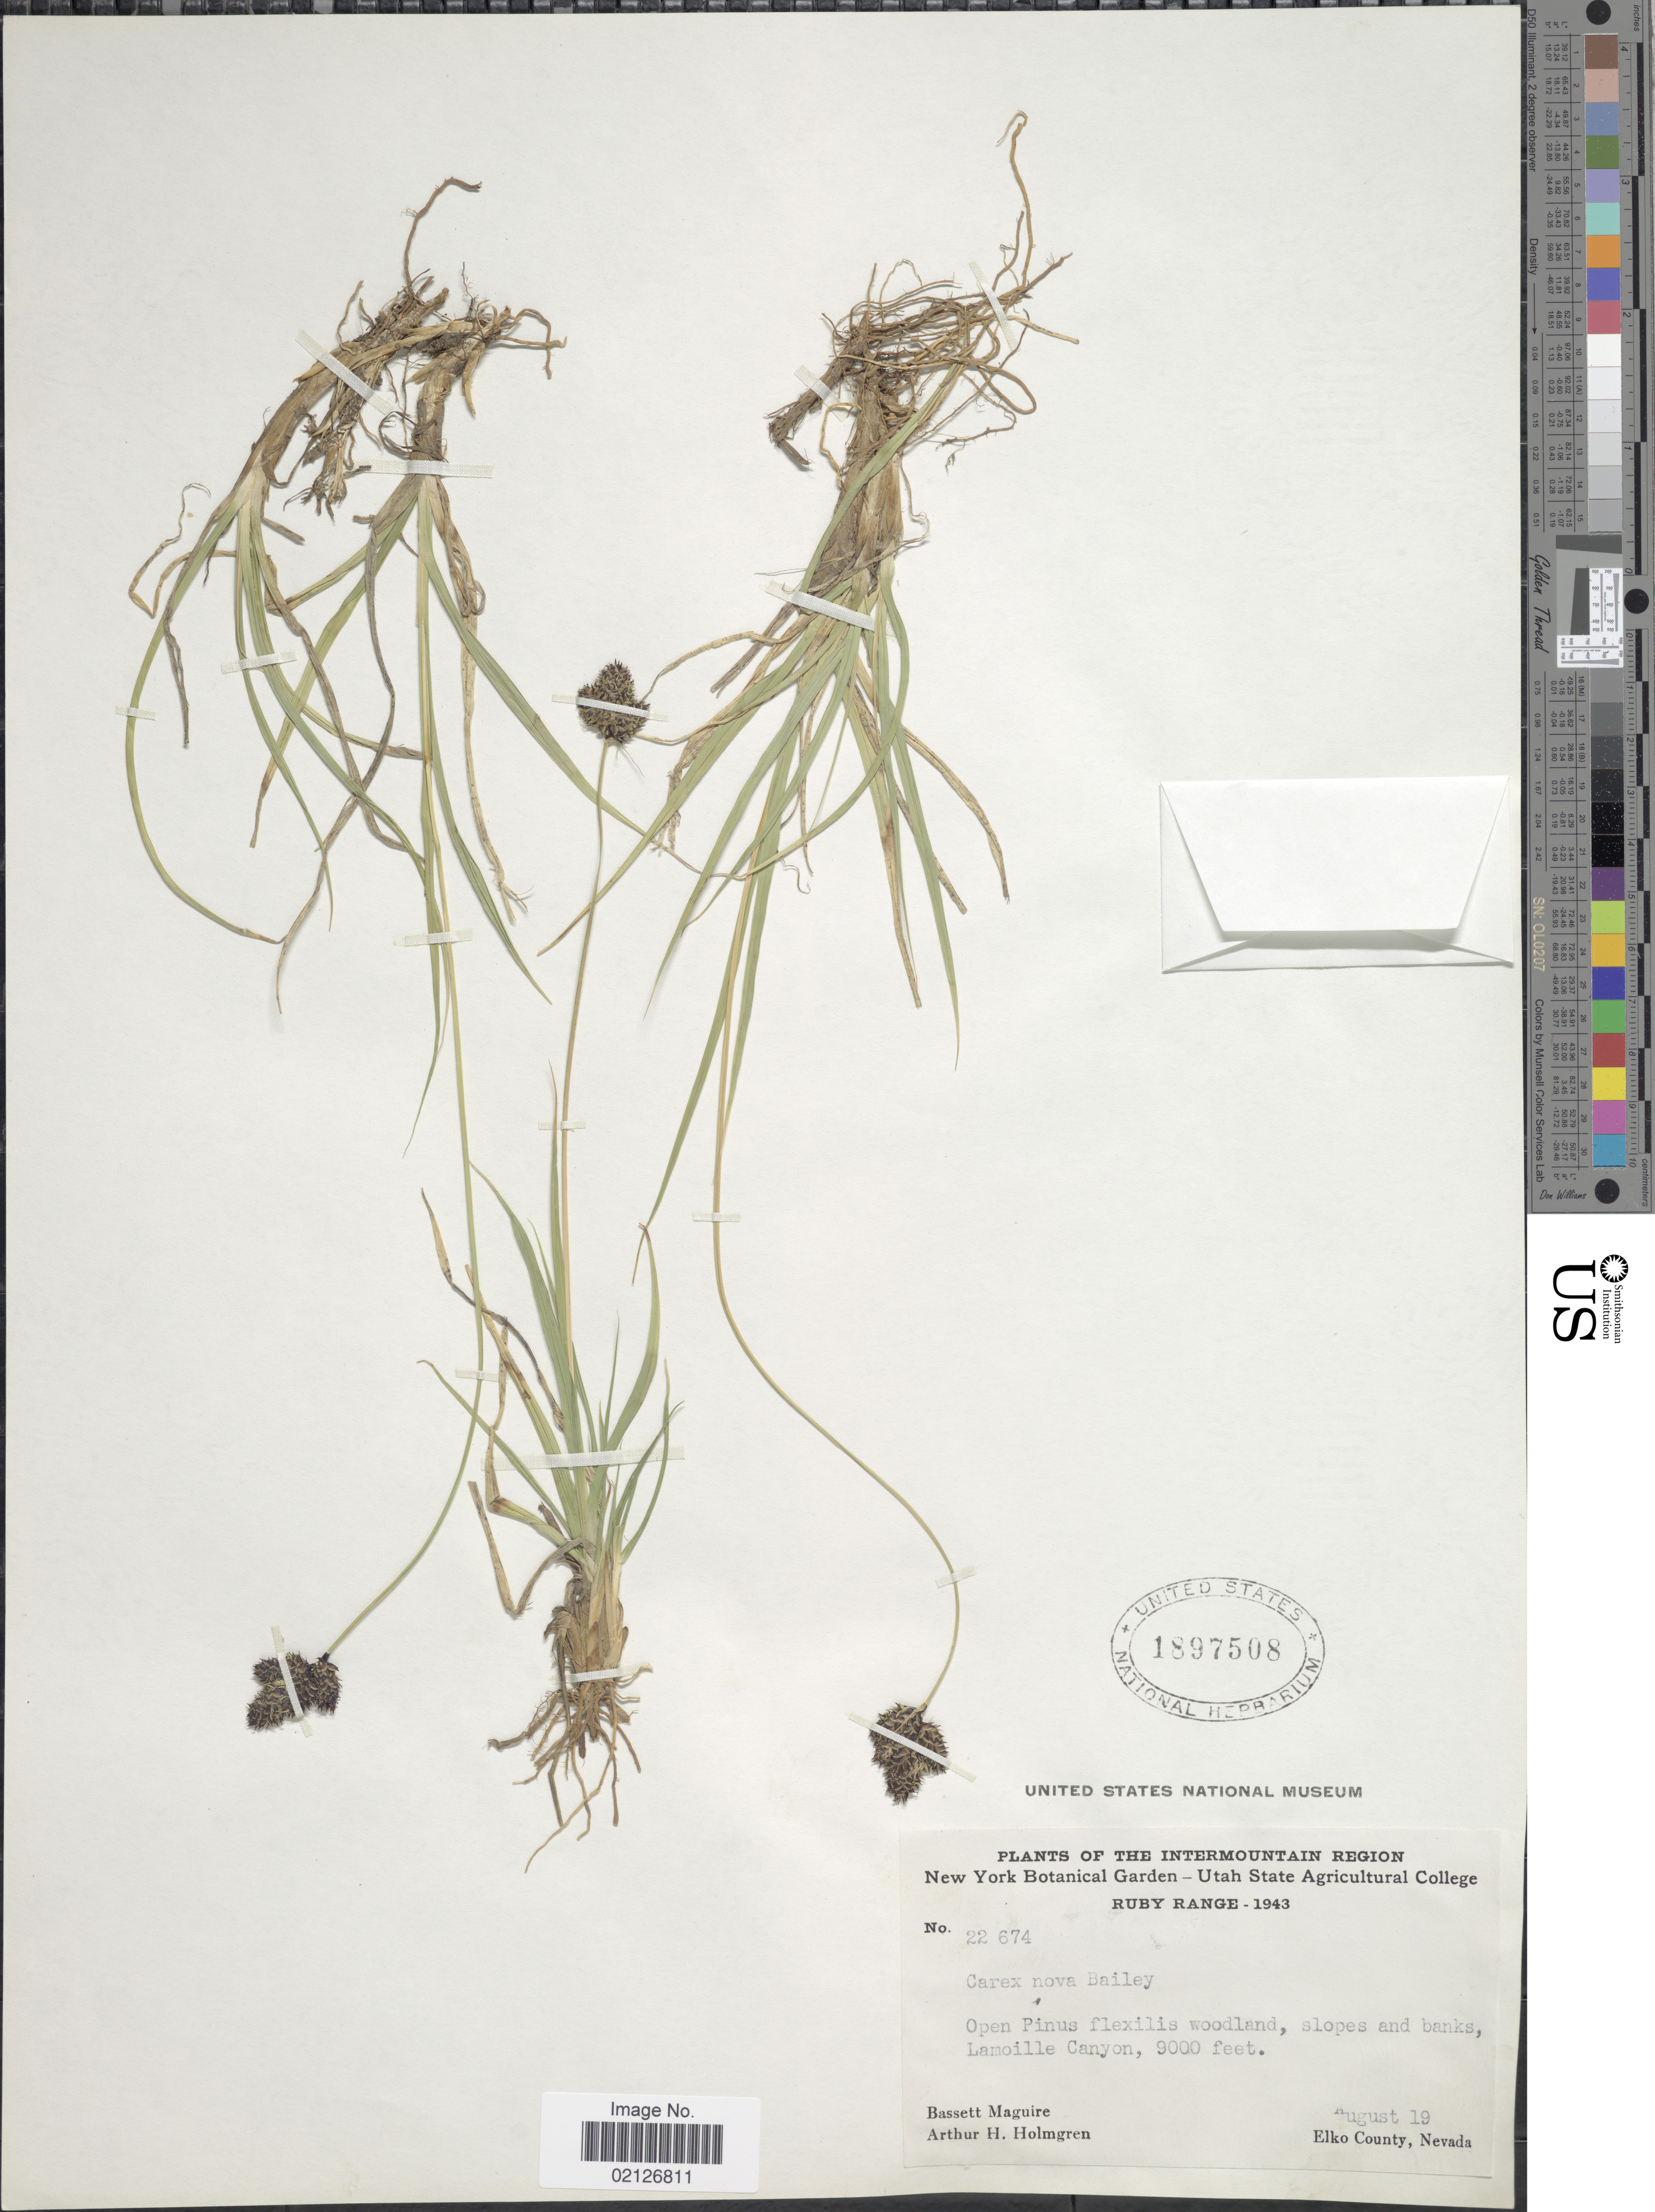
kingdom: Plantae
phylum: Tracheophyta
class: Liliopsida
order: Poales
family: Cyperaceae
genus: Carex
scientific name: Carex nova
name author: L.H. Bailey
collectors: B. Maguire & A. H. Holmgren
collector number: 22674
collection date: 1943-08-19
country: United States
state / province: Nevada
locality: Intermountain Region, slopes and banks, Lamoille Canyon, Elko County . Ruby Range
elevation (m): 2743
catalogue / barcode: US 1897508